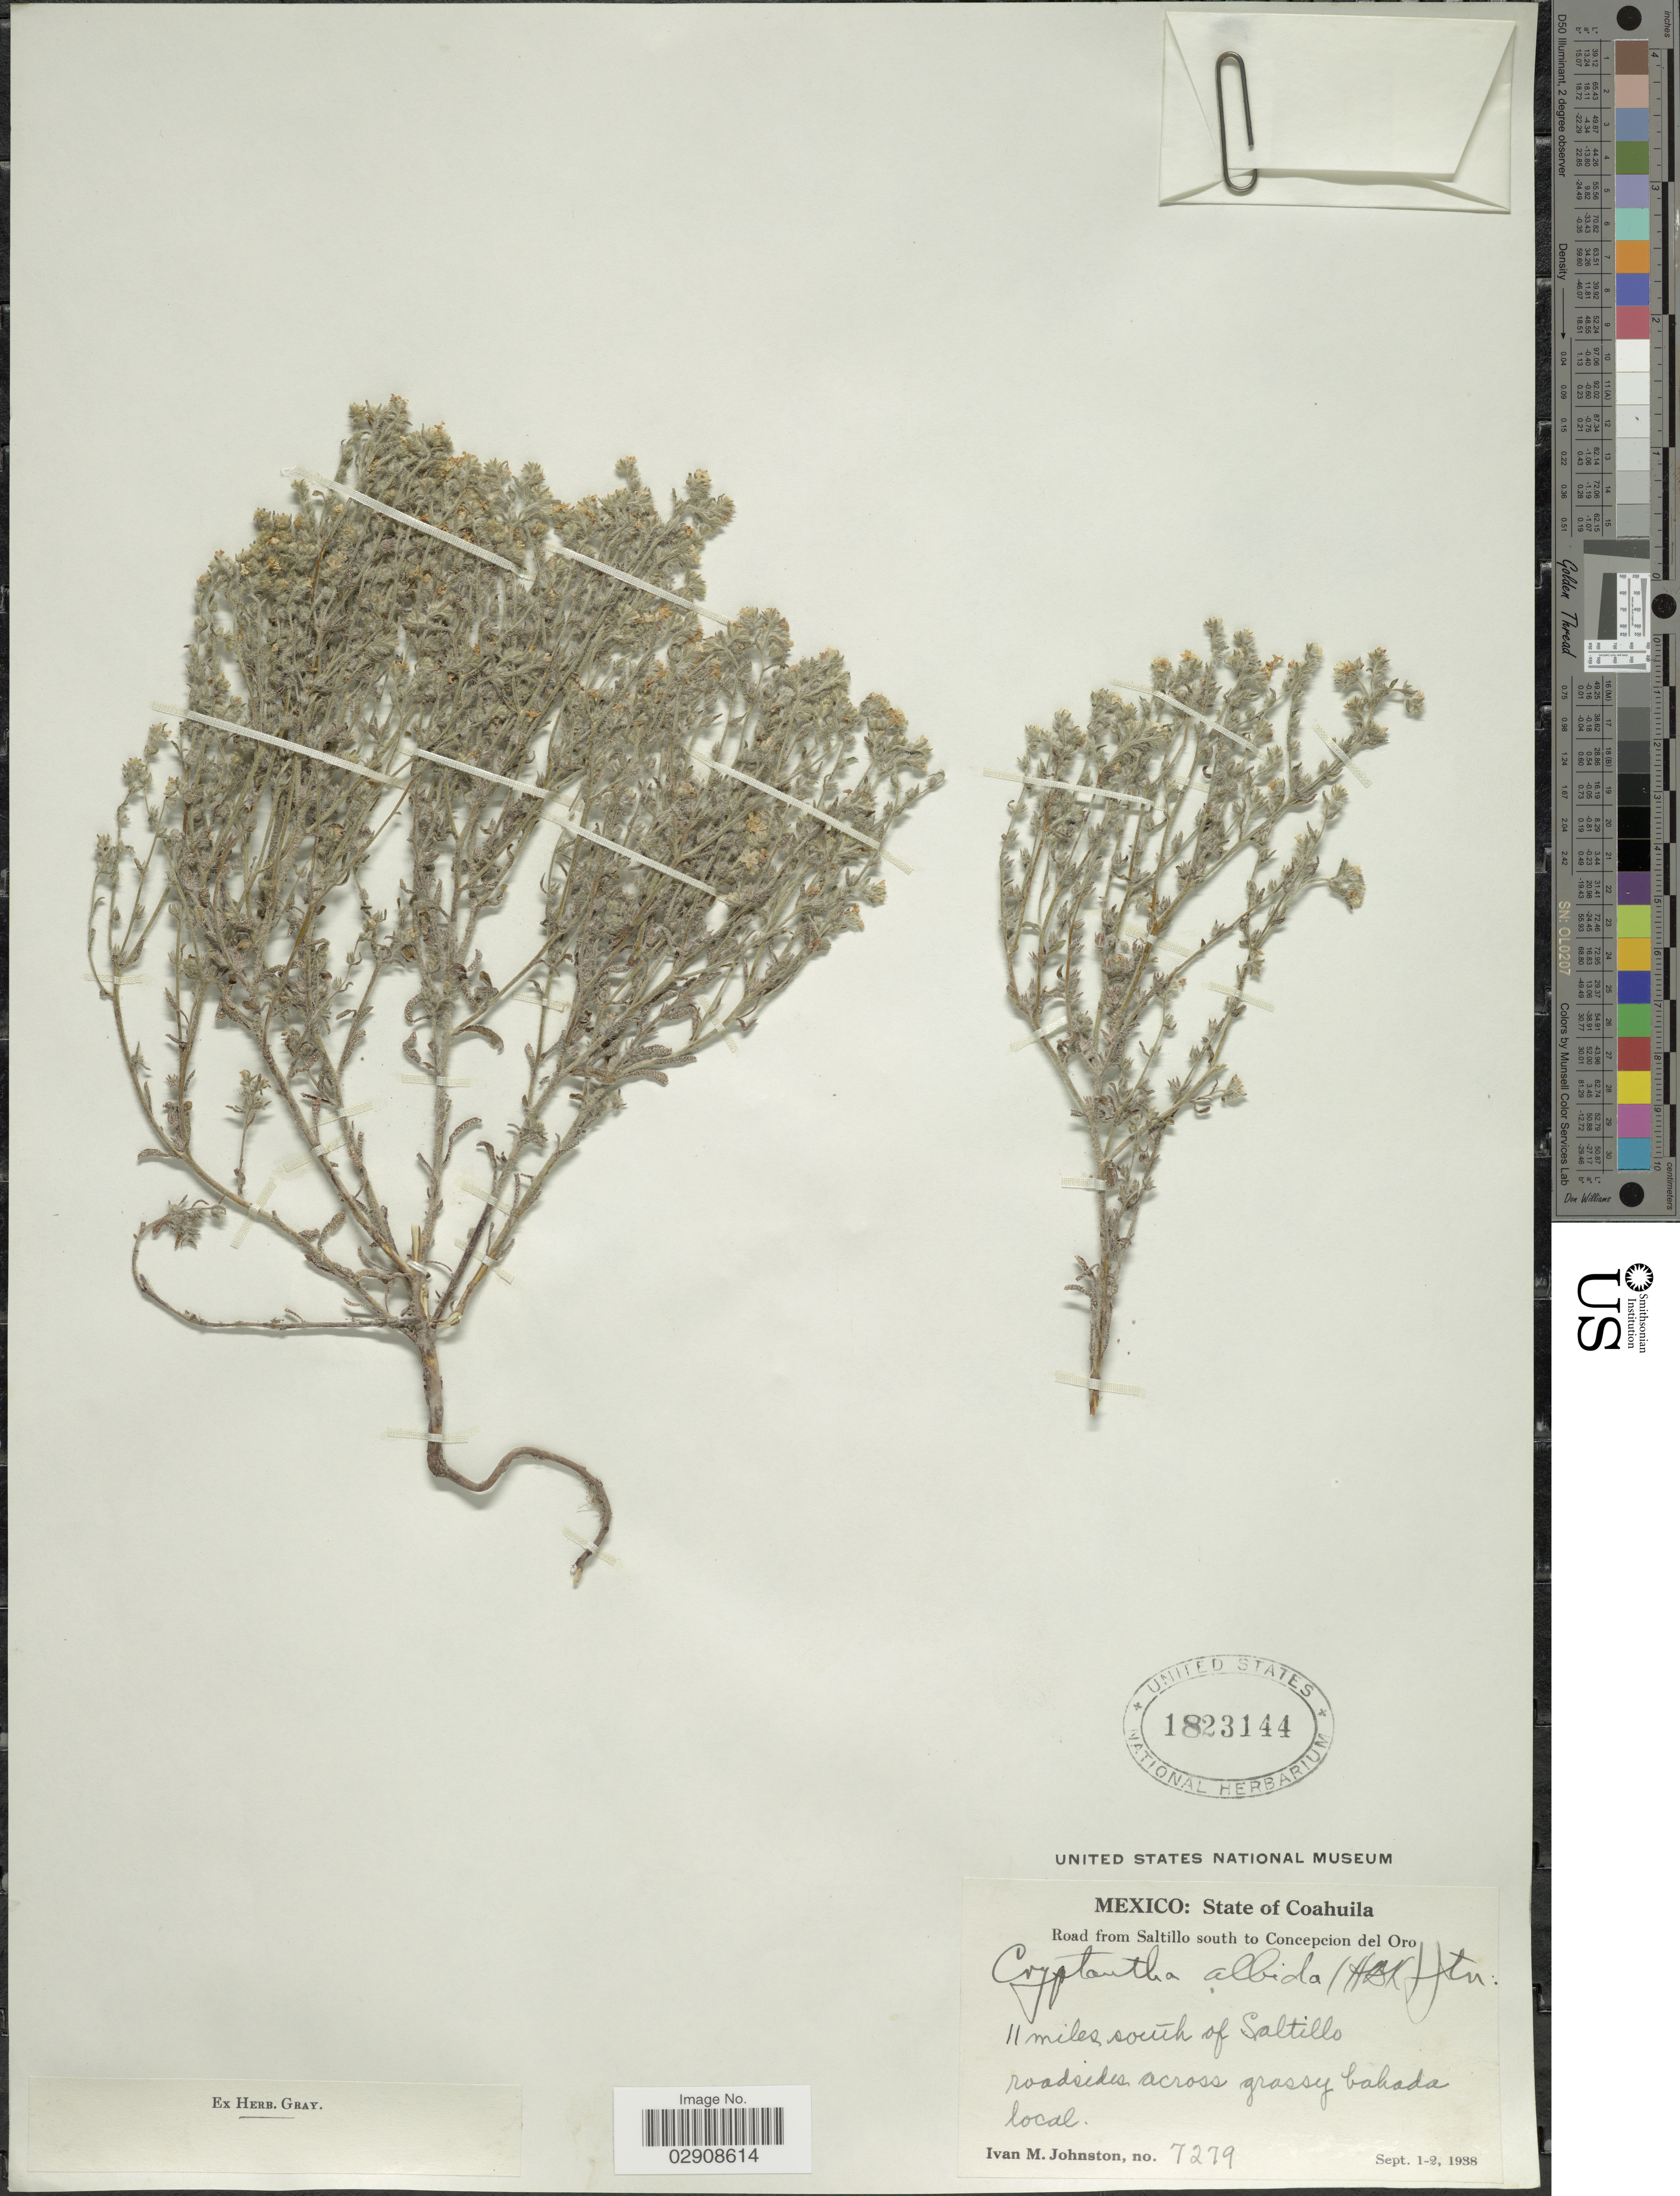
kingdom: Plantae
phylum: Tracheophyta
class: Magnoliopsida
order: Boraginales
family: Boraginaceae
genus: Cryptantha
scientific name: Cryptantha albida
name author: (Kunth) I.M. Johnst.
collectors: I.M. Johnston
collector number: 7279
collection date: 1938-02-01/1938-09-02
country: Mexico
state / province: Coahuila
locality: Road from Saltillo south to Concepcion del Oro. 11 miles south of Saltillo.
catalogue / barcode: US 1823144